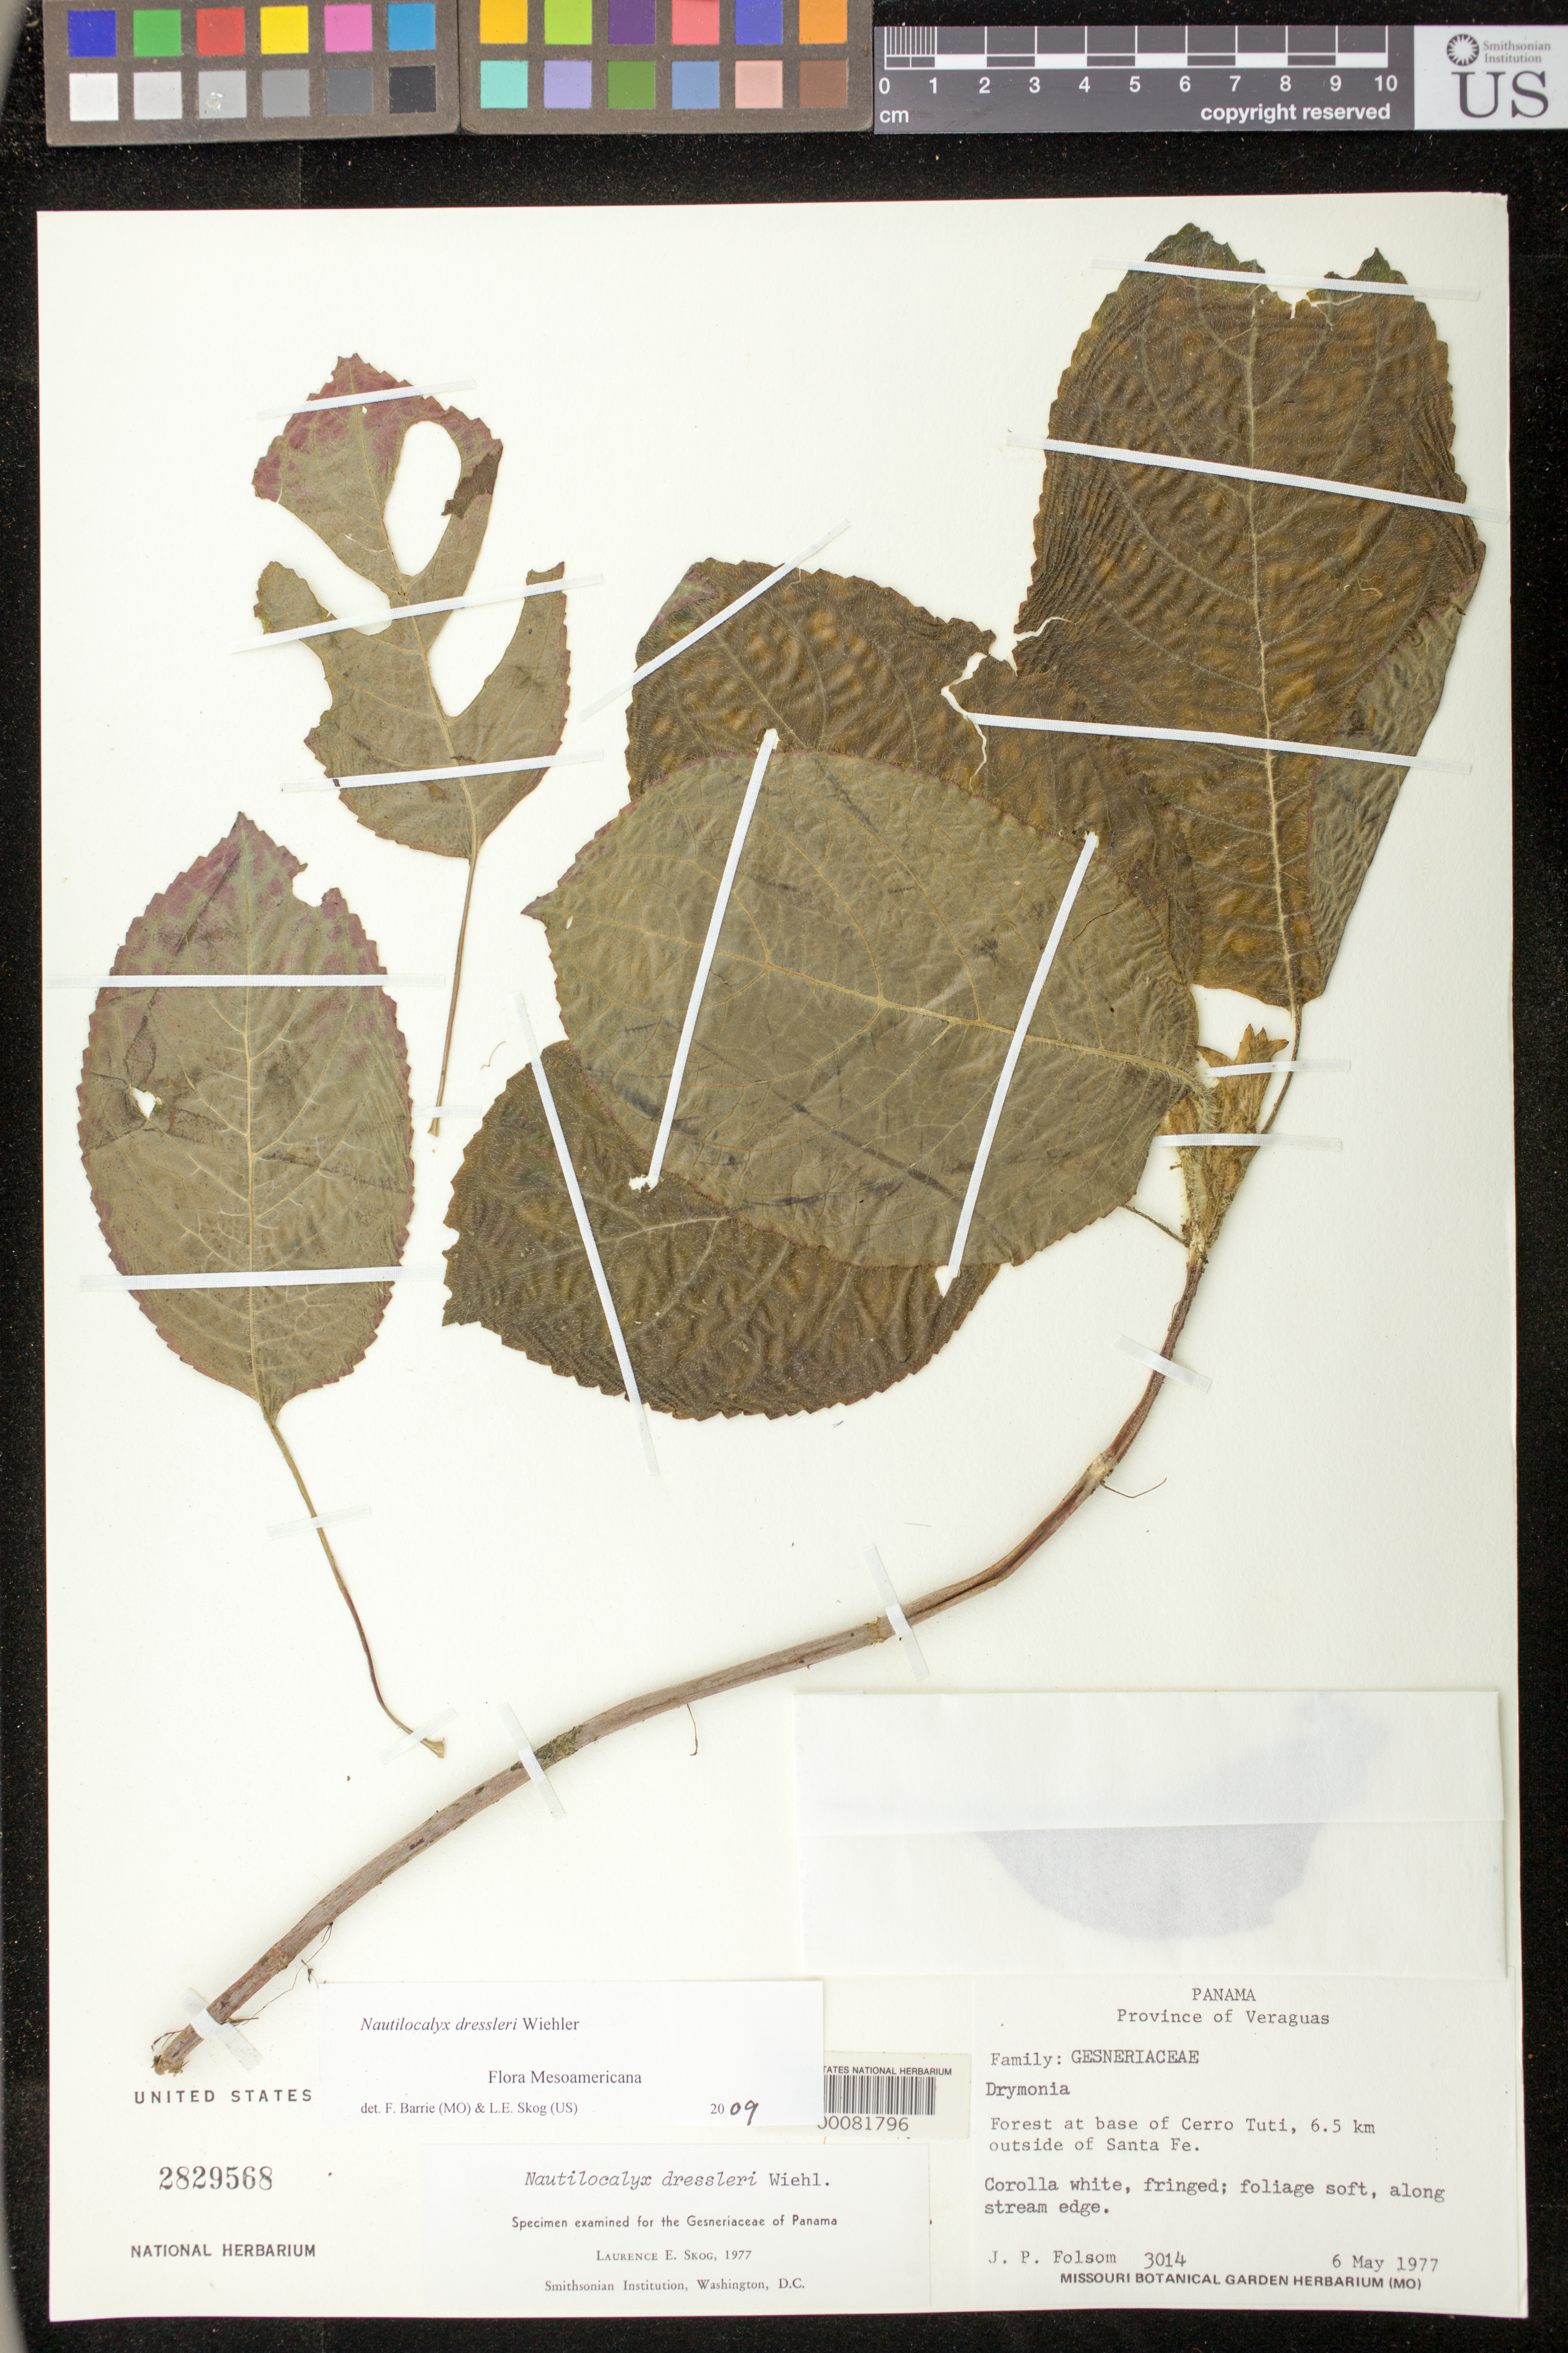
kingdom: Plantae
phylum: Tracheophyta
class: Magnoliopsida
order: Lamiales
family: Gesneriaceae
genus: Nautilocalyx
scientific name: Nautilocalyx dressleri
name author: Wiehler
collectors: J. P. Folsom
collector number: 3014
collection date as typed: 06 May 1977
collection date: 1977-05-06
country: Panama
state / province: Veraguas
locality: Base of Cerro Tuti, 6.5 km outside of Santa Fe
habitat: Forest; along stream edge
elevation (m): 800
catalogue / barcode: US 2829568